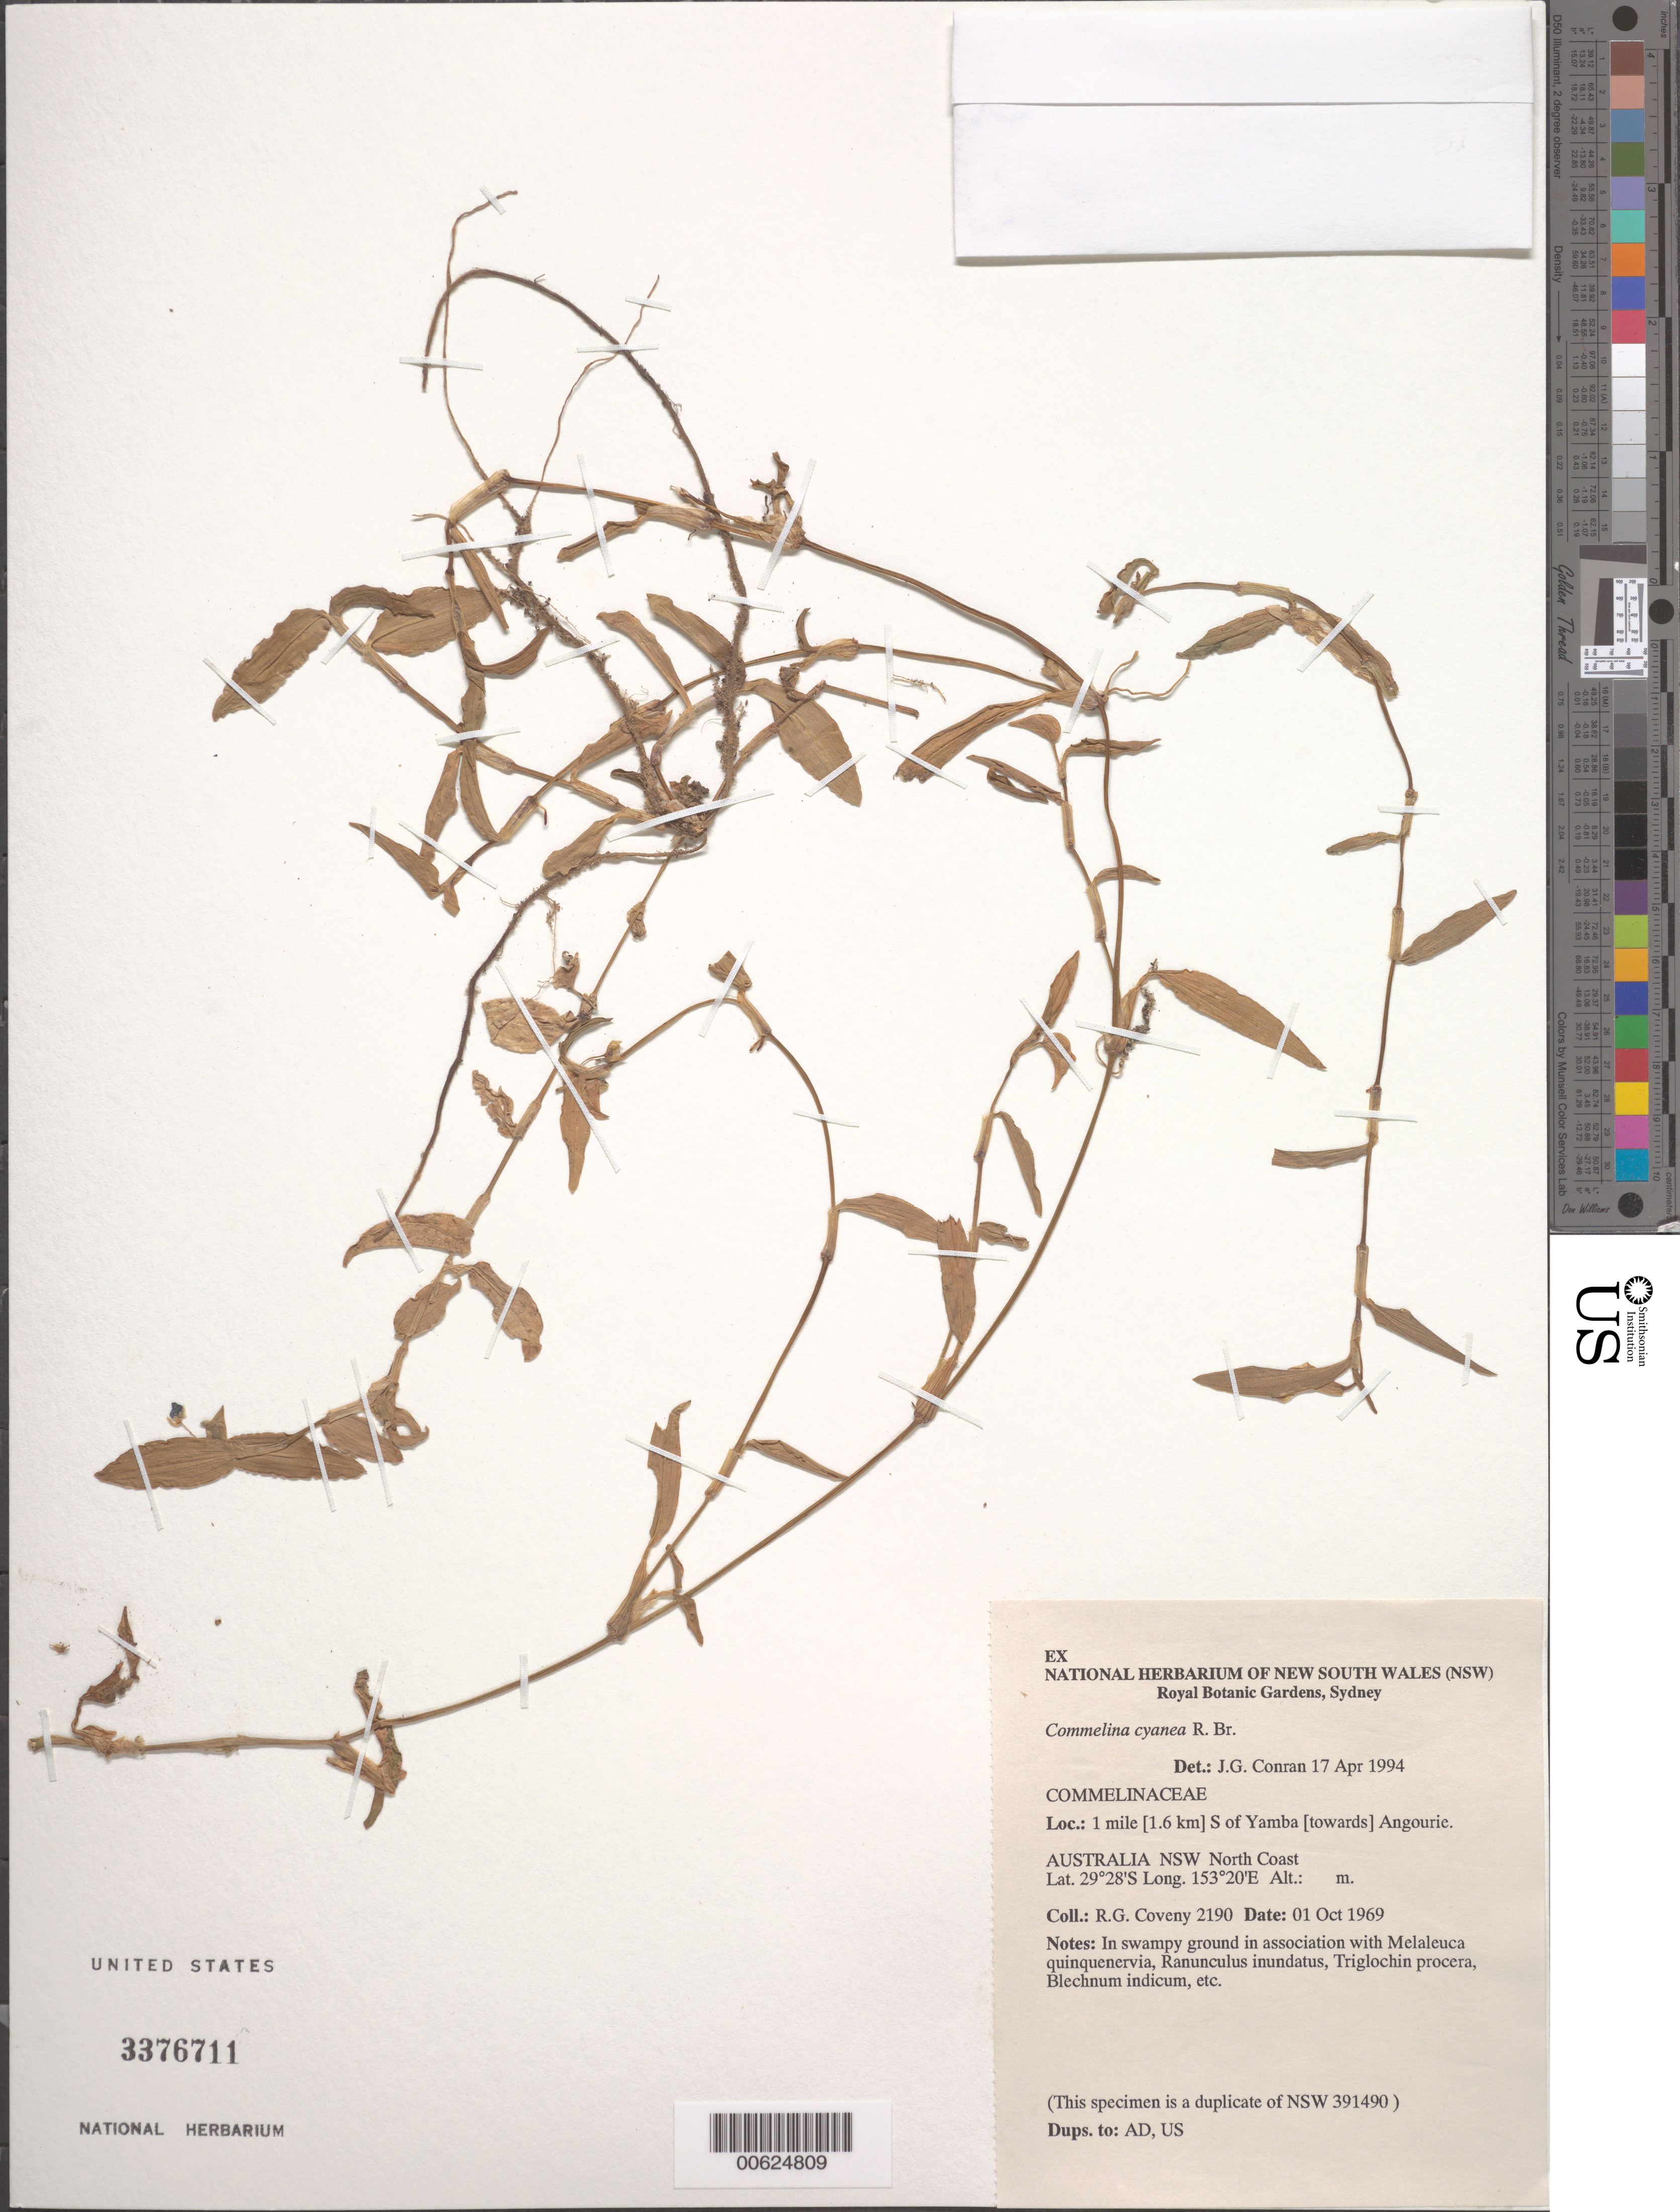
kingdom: Plantae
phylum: Tracheophyta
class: Liliopsida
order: Commelinales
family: Commelinaceae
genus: Commelina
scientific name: Commelina cyanea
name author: R. Br.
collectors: R. Coveny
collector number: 2190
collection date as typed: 01 Oct 1969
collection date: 1969-10-01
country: Australia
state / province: New South Wales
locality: S of yamba angourie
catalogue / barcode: US 3376711